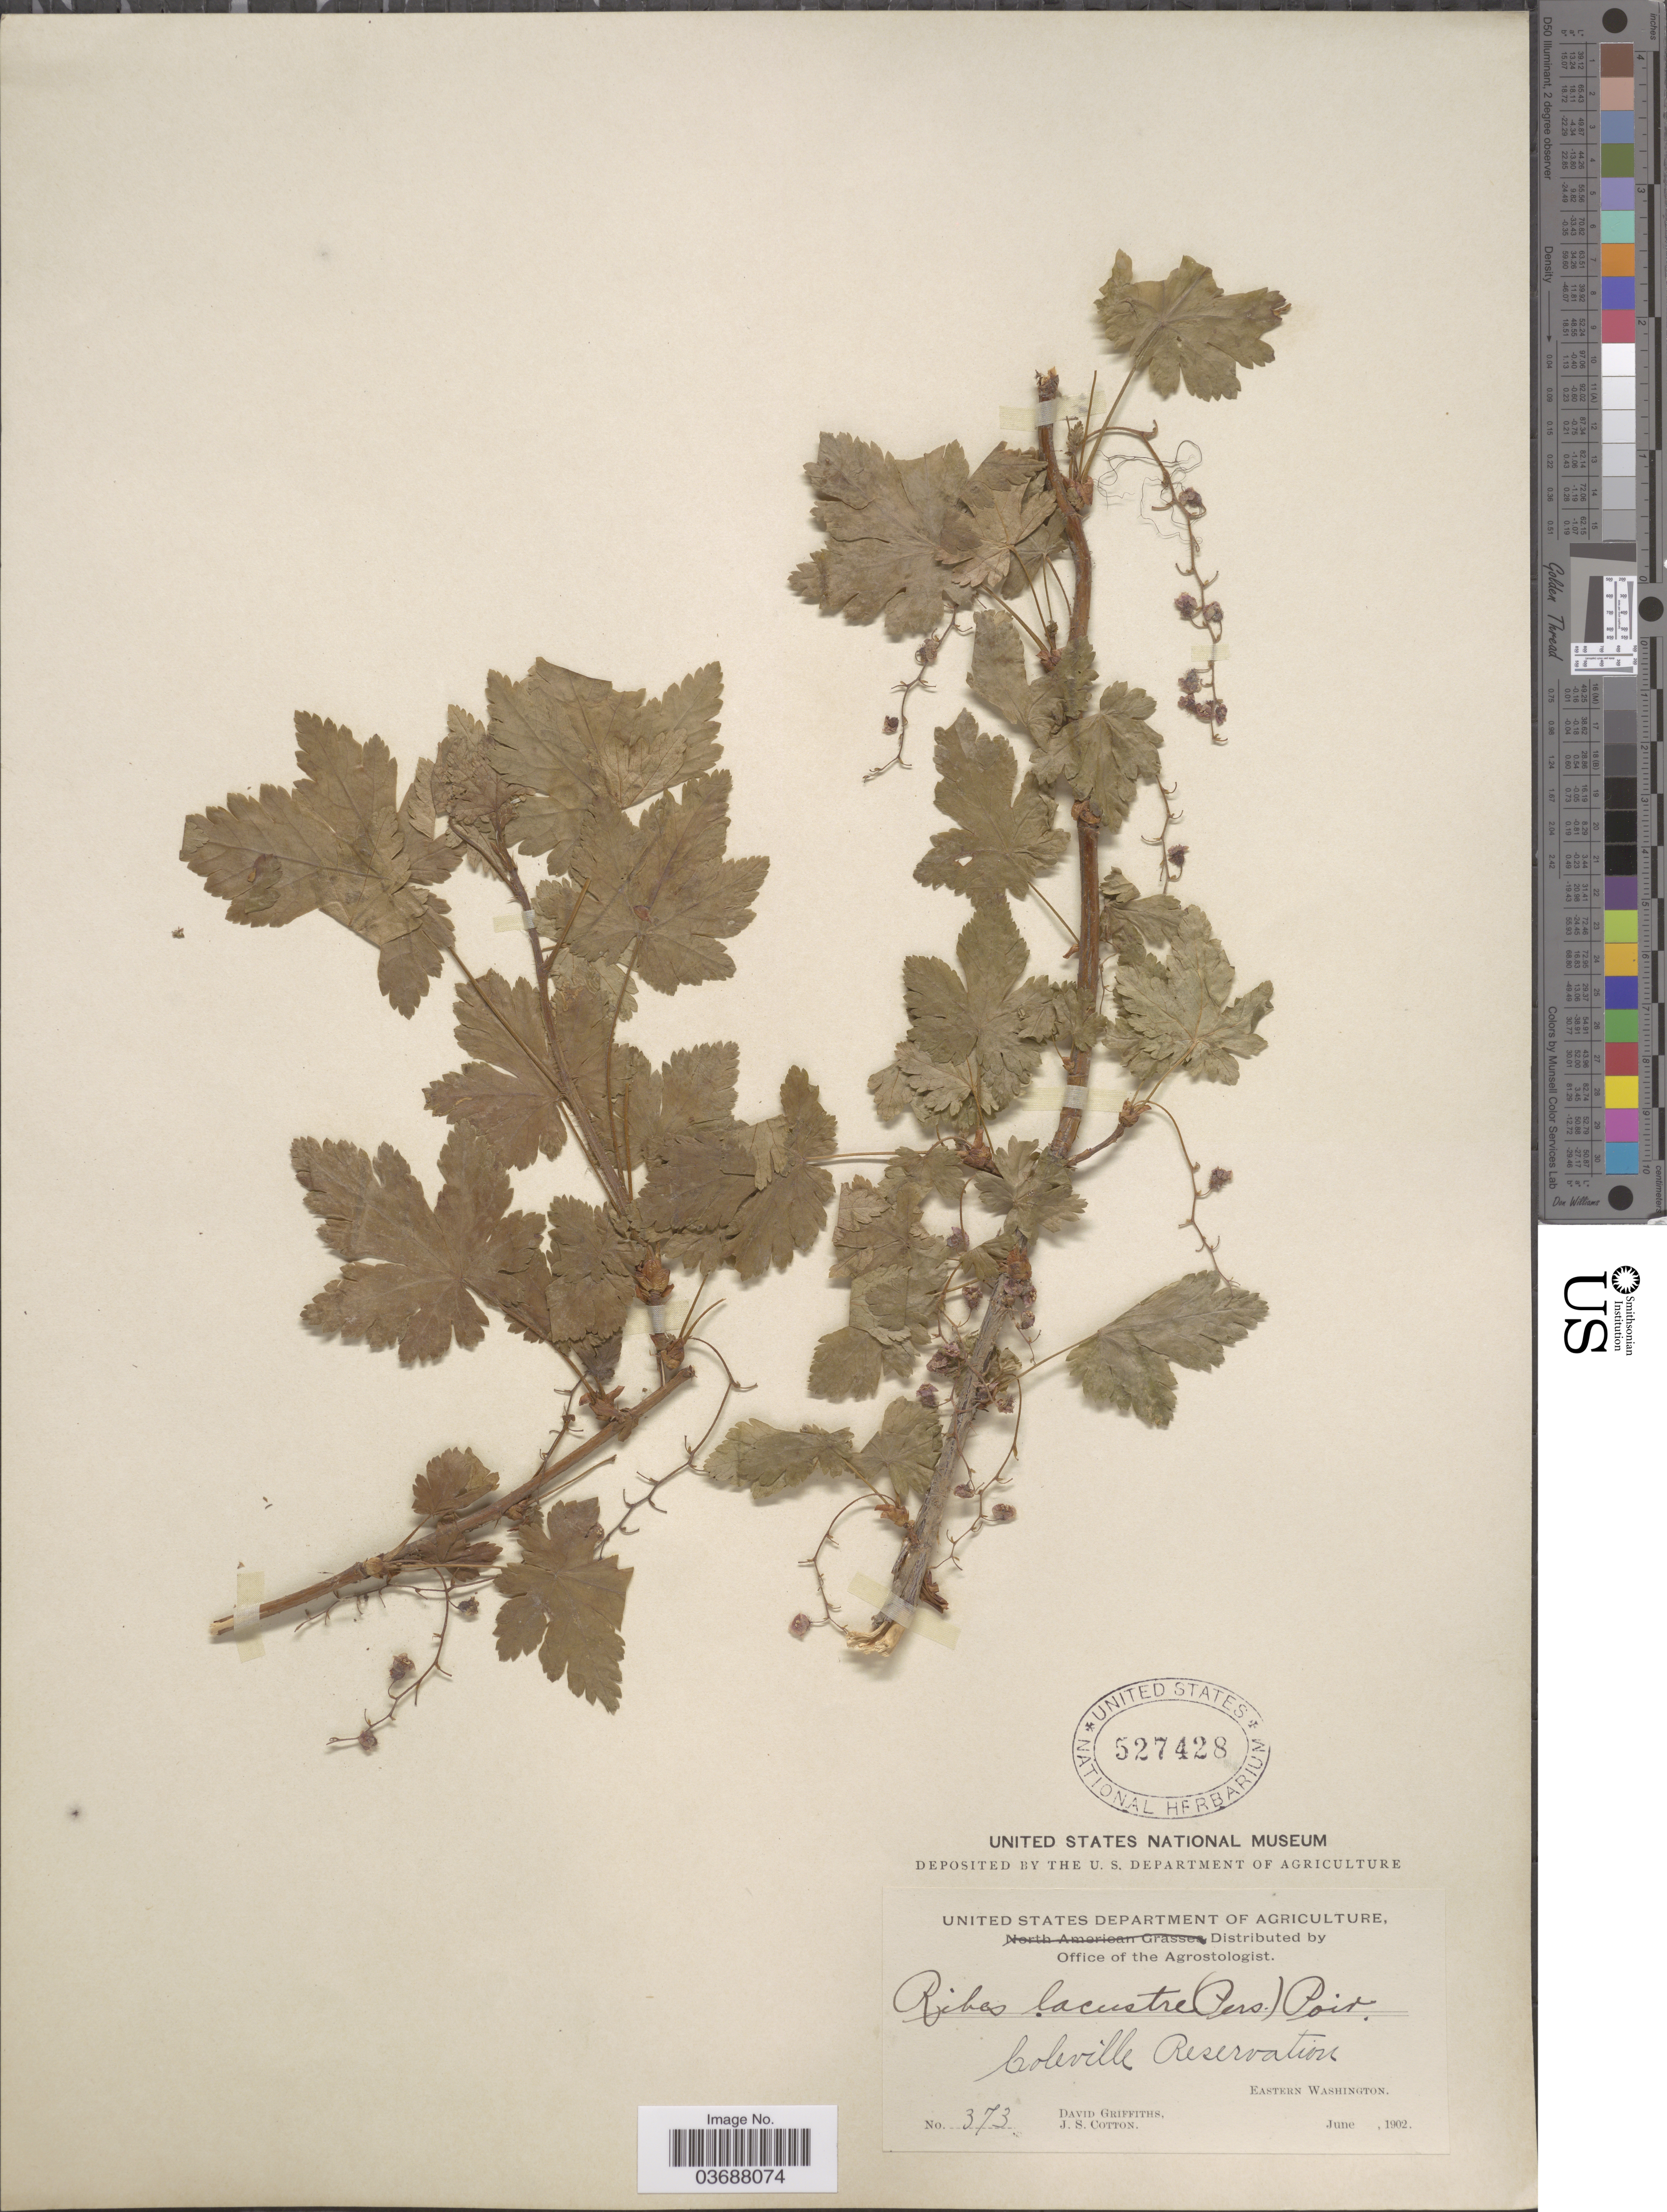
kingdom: Plantae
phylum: Tracheophyta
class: Magnoliopsida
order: Saxifragales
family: Grossulariaceae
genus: Ribes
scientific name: Ribes lacustre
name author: (Pers.) Poir.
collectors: D. Griffiths & J. S. Cotton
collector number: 373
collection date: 1902-06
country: United States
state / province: Washington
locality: Coleville Reservation. Eastern Washington.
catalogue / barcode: US 527428